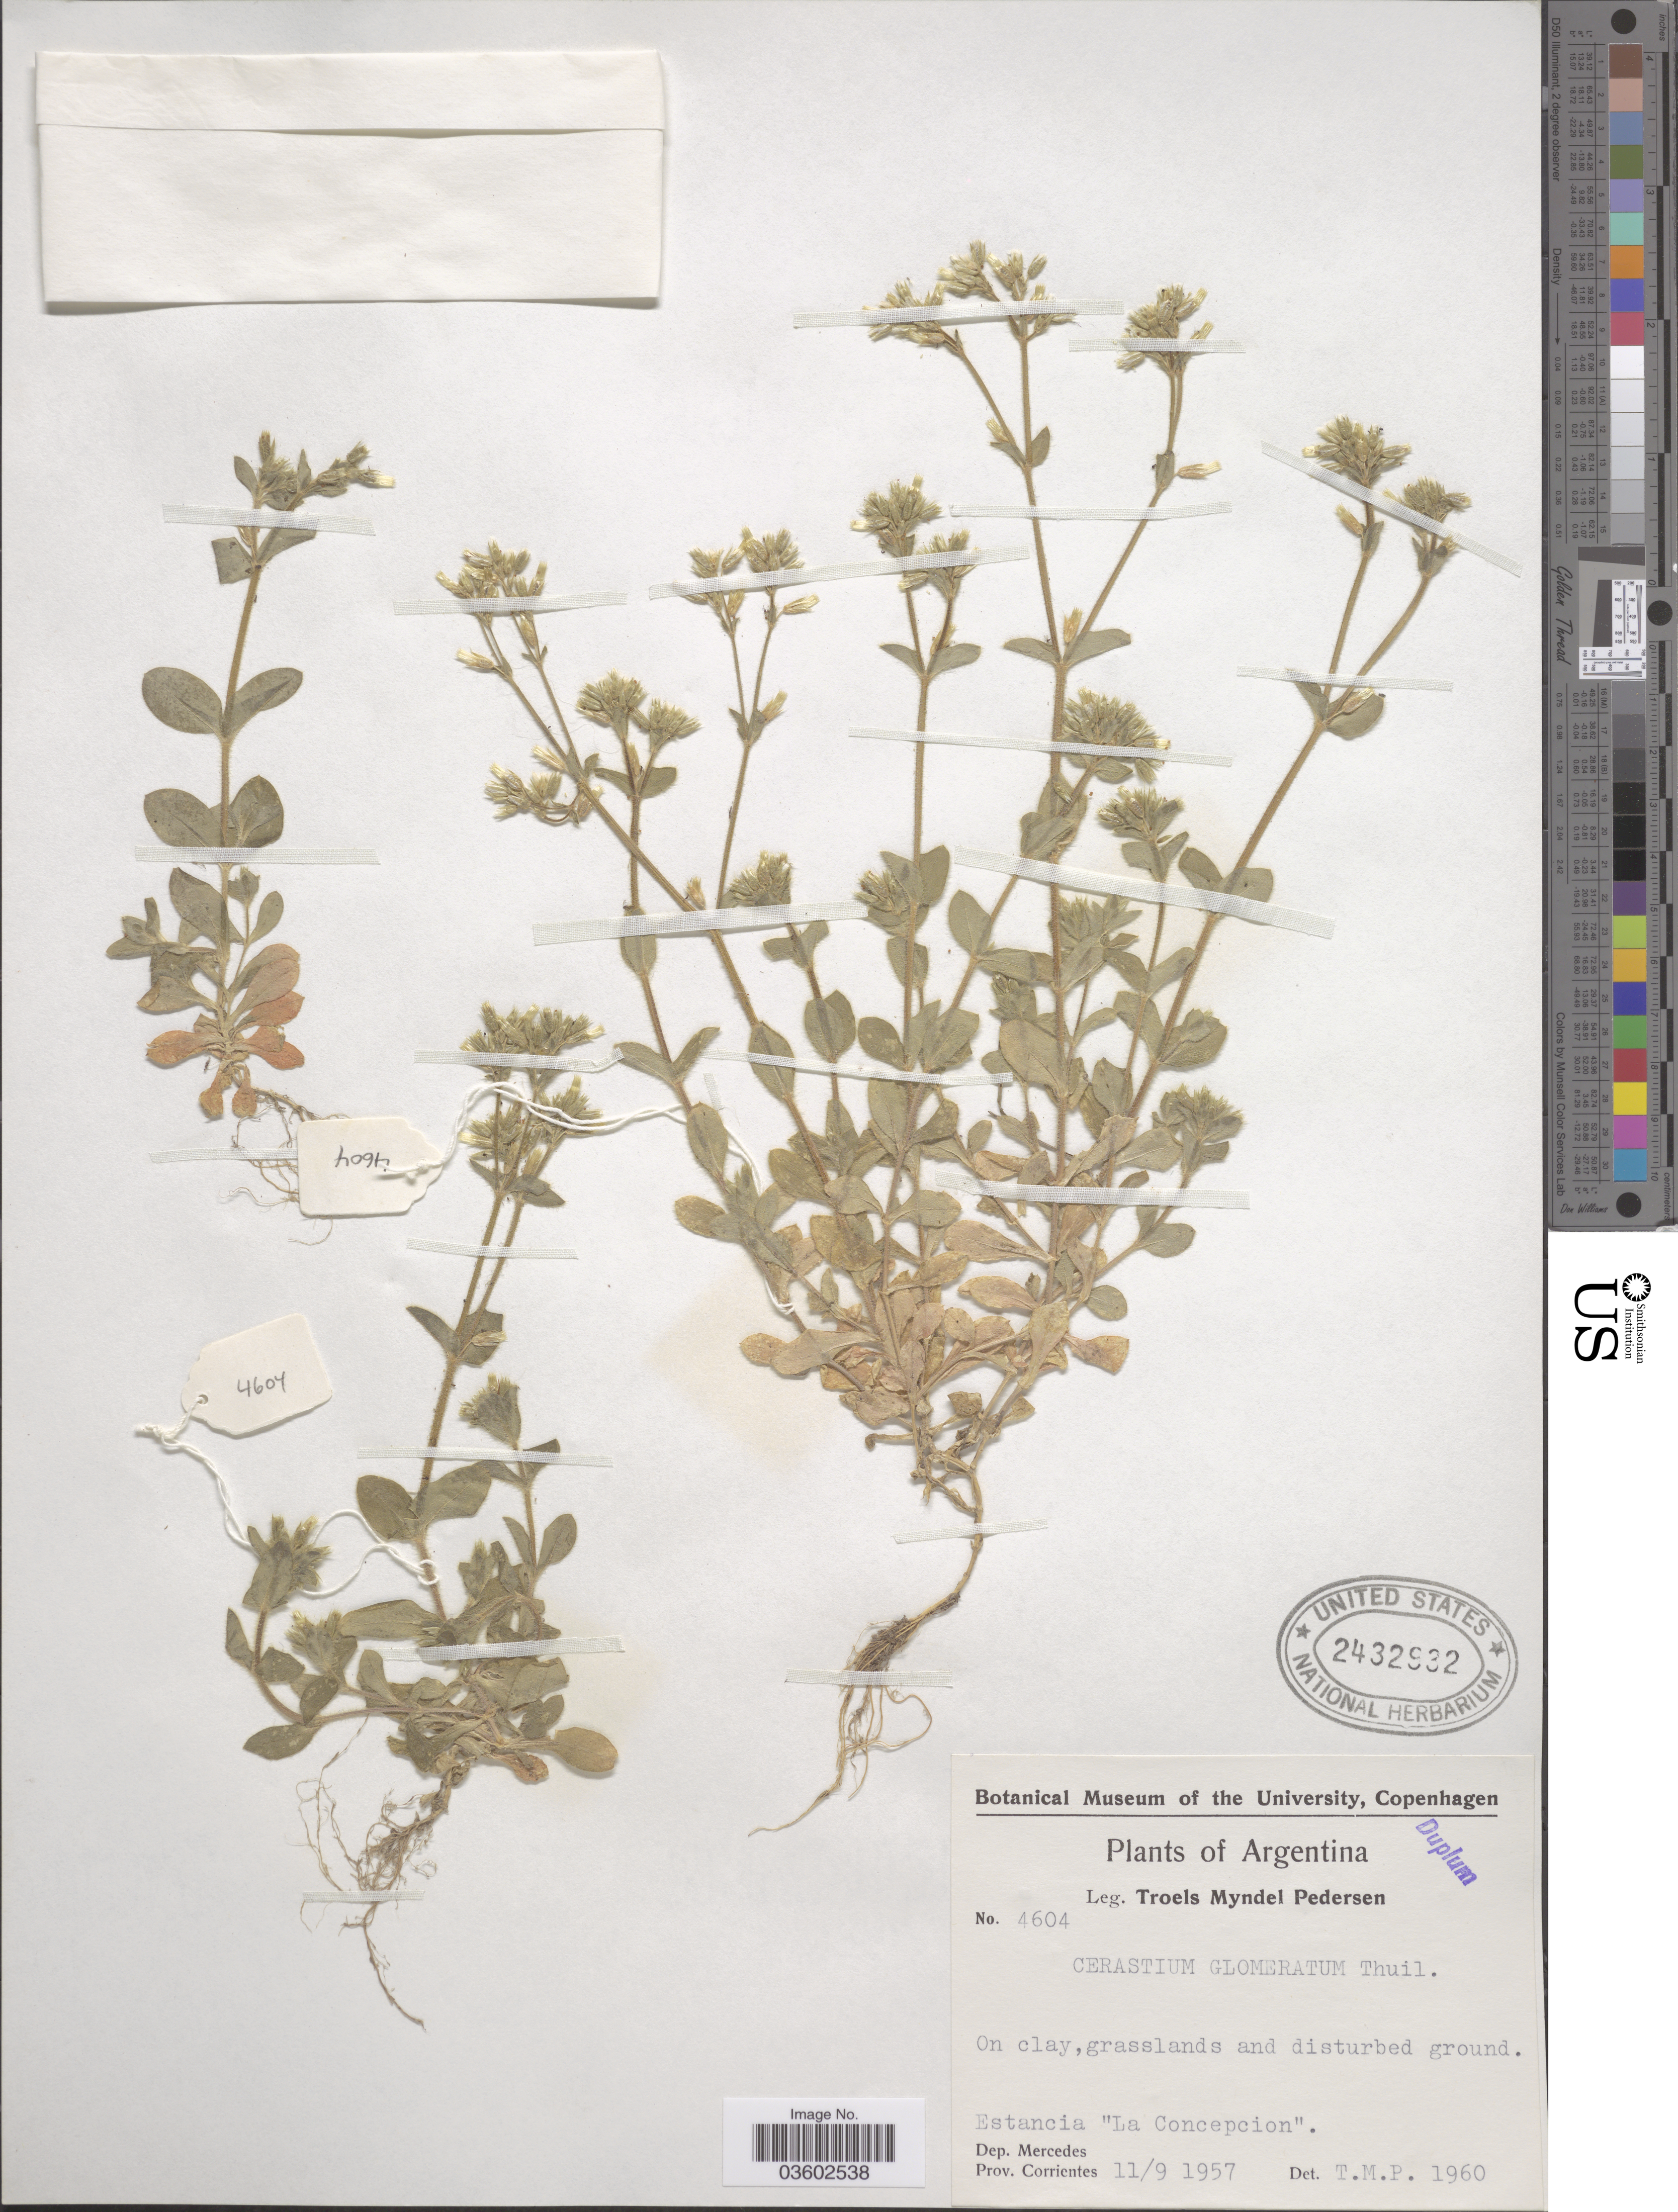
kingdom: Plantae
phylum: Tracheophyta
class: Magnoliopsida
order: Caryophyllales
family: Caryophyllaceae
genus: Cerastium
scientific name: Cerastium glomeratum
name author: Thuill.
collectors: T. Pederson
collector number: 4604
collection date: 1957-09-11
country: Argentina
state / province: Corrientes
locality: Estancia "La Concepcion", Dep. Mercedes.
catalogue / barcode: US 2432932